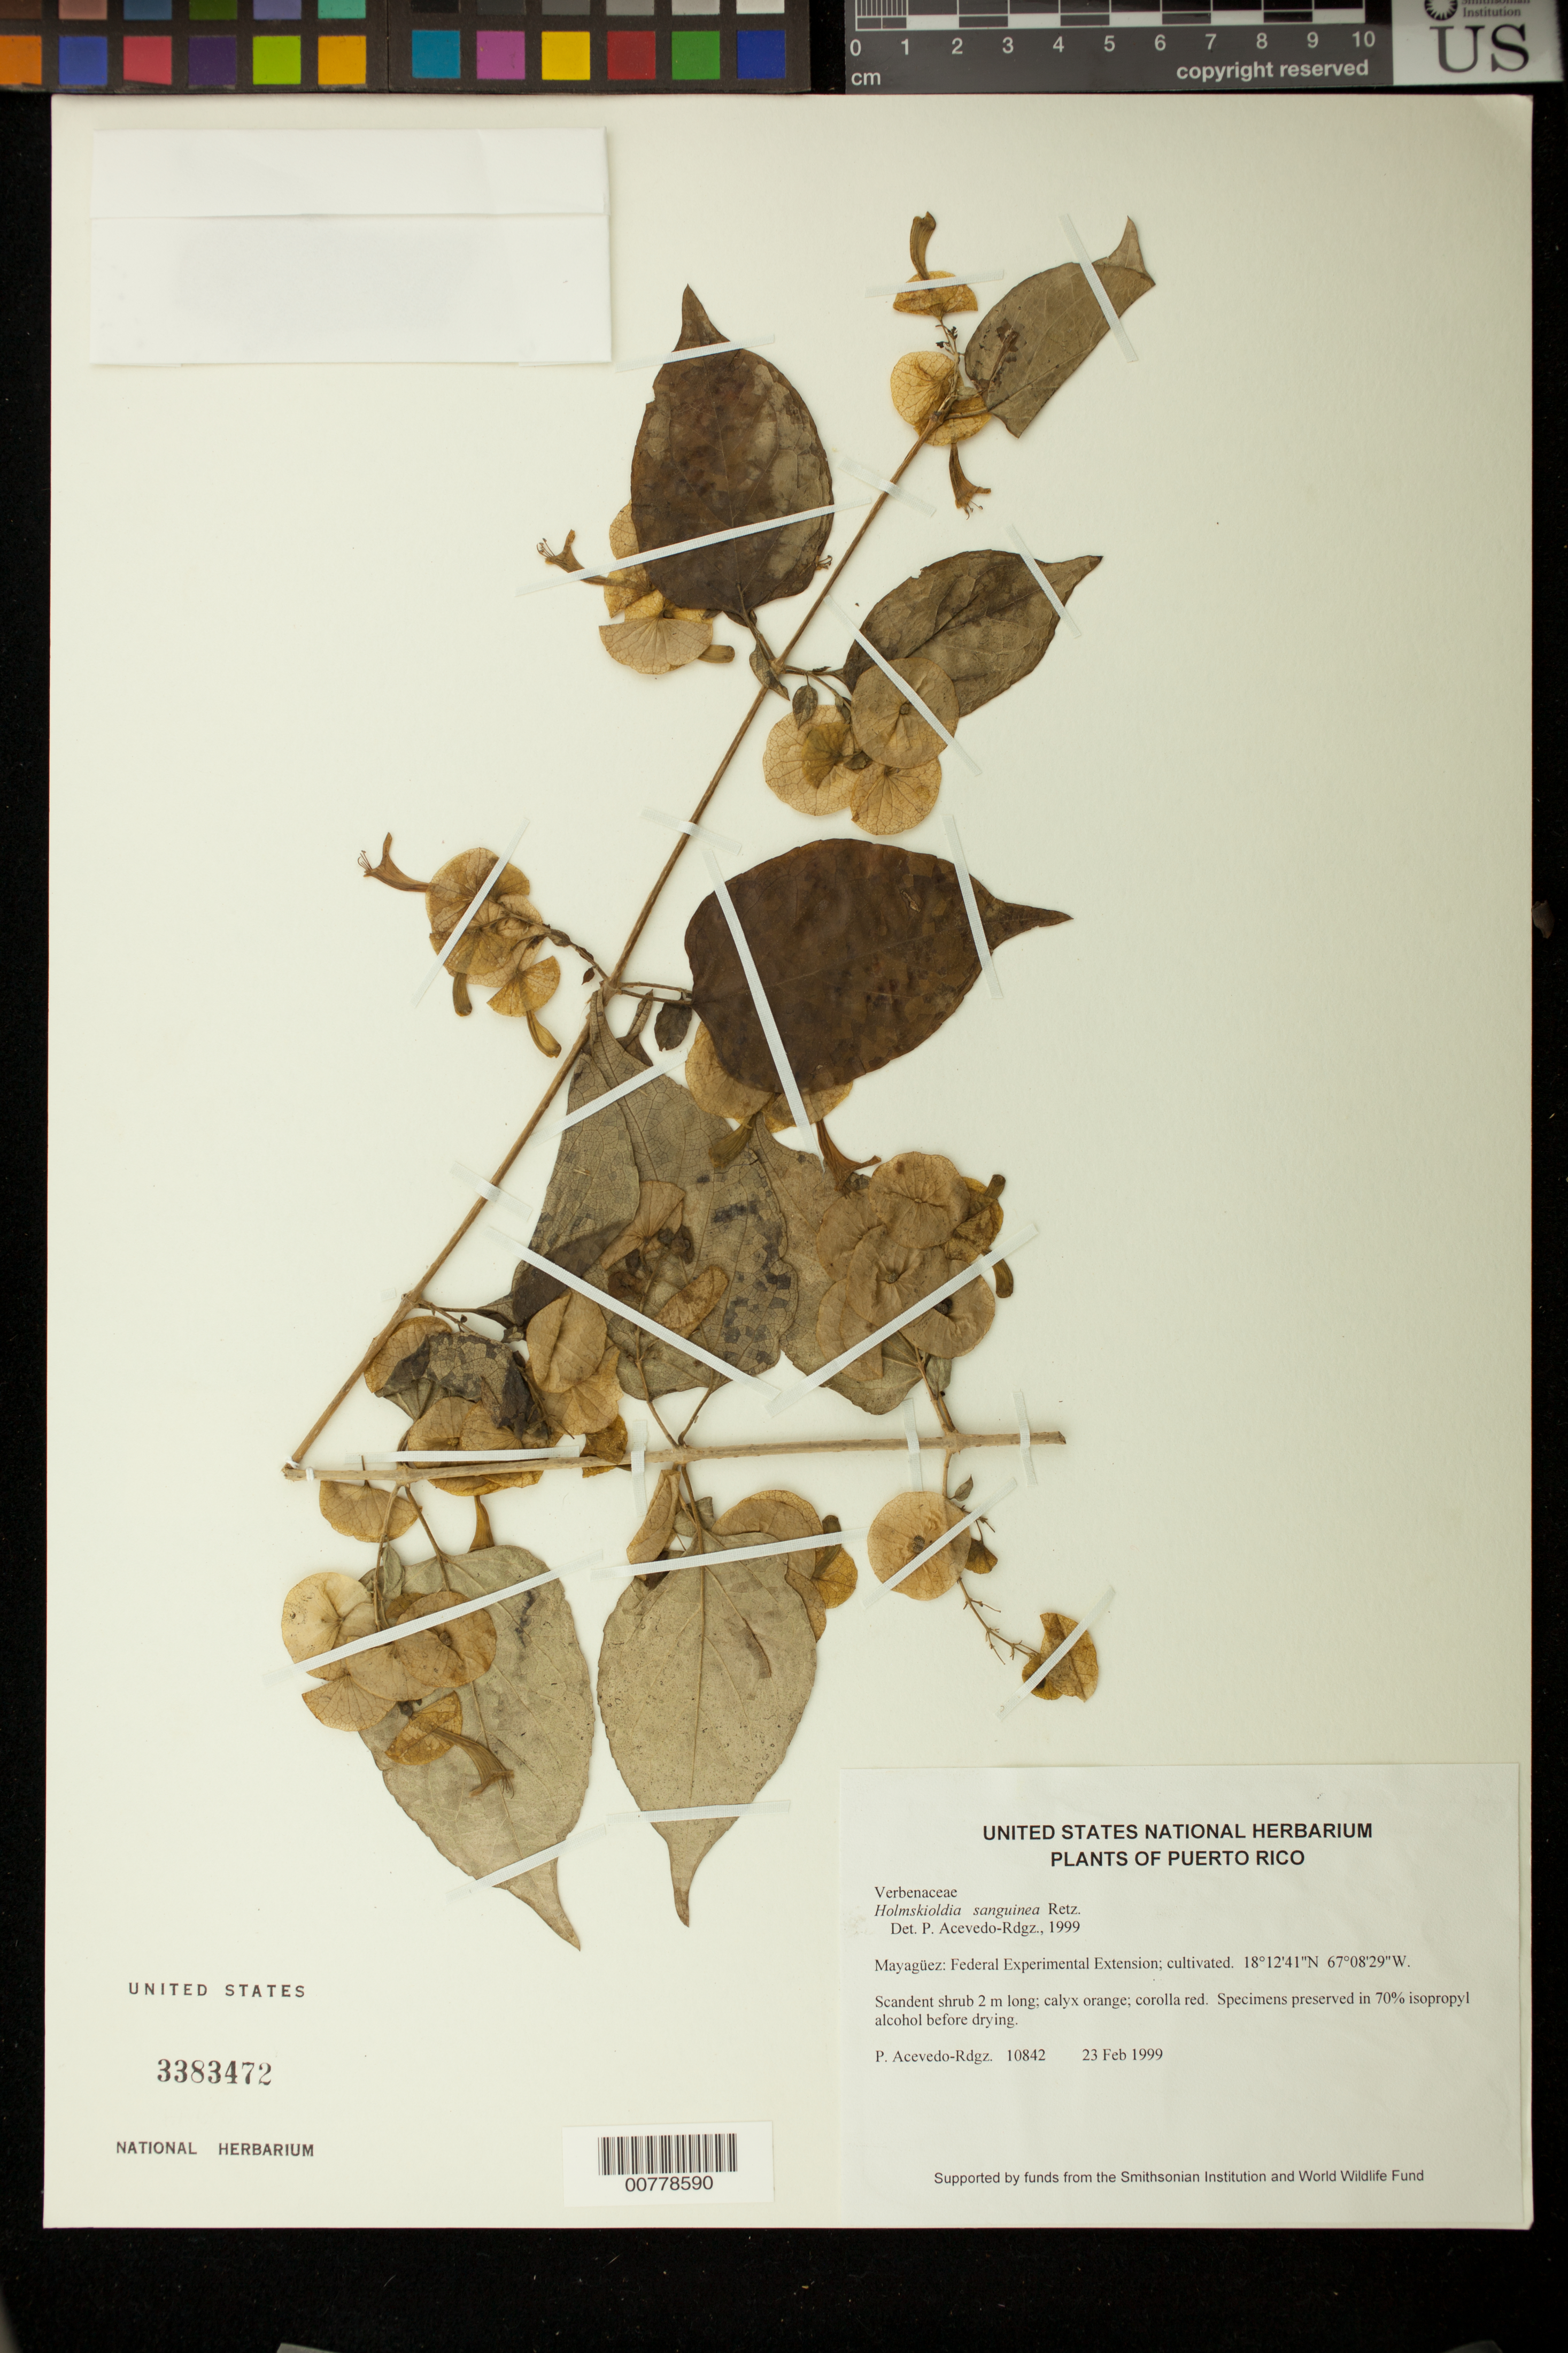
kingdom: Plantae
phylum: Tracheophyta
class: Magnoliopsida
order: Lamiales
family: Lamiaceae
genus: Holmskioldia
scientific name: Holmskioldia sanguinea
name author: Retz.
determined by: Acevedo-Rodríguez, P., (BOT), Smithsonian Institution - National Museum of Natural History (UNITED STATES)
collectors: P. Acevedo-Rodr.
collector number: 10842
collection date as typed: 23 Feb 1999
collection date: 1999-02-23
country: Puerto Rico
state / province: Mayagüez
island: Puerto Rico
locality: Mayagüez: Federal Experimental Extension; cultivated.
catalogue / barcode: US 3383472